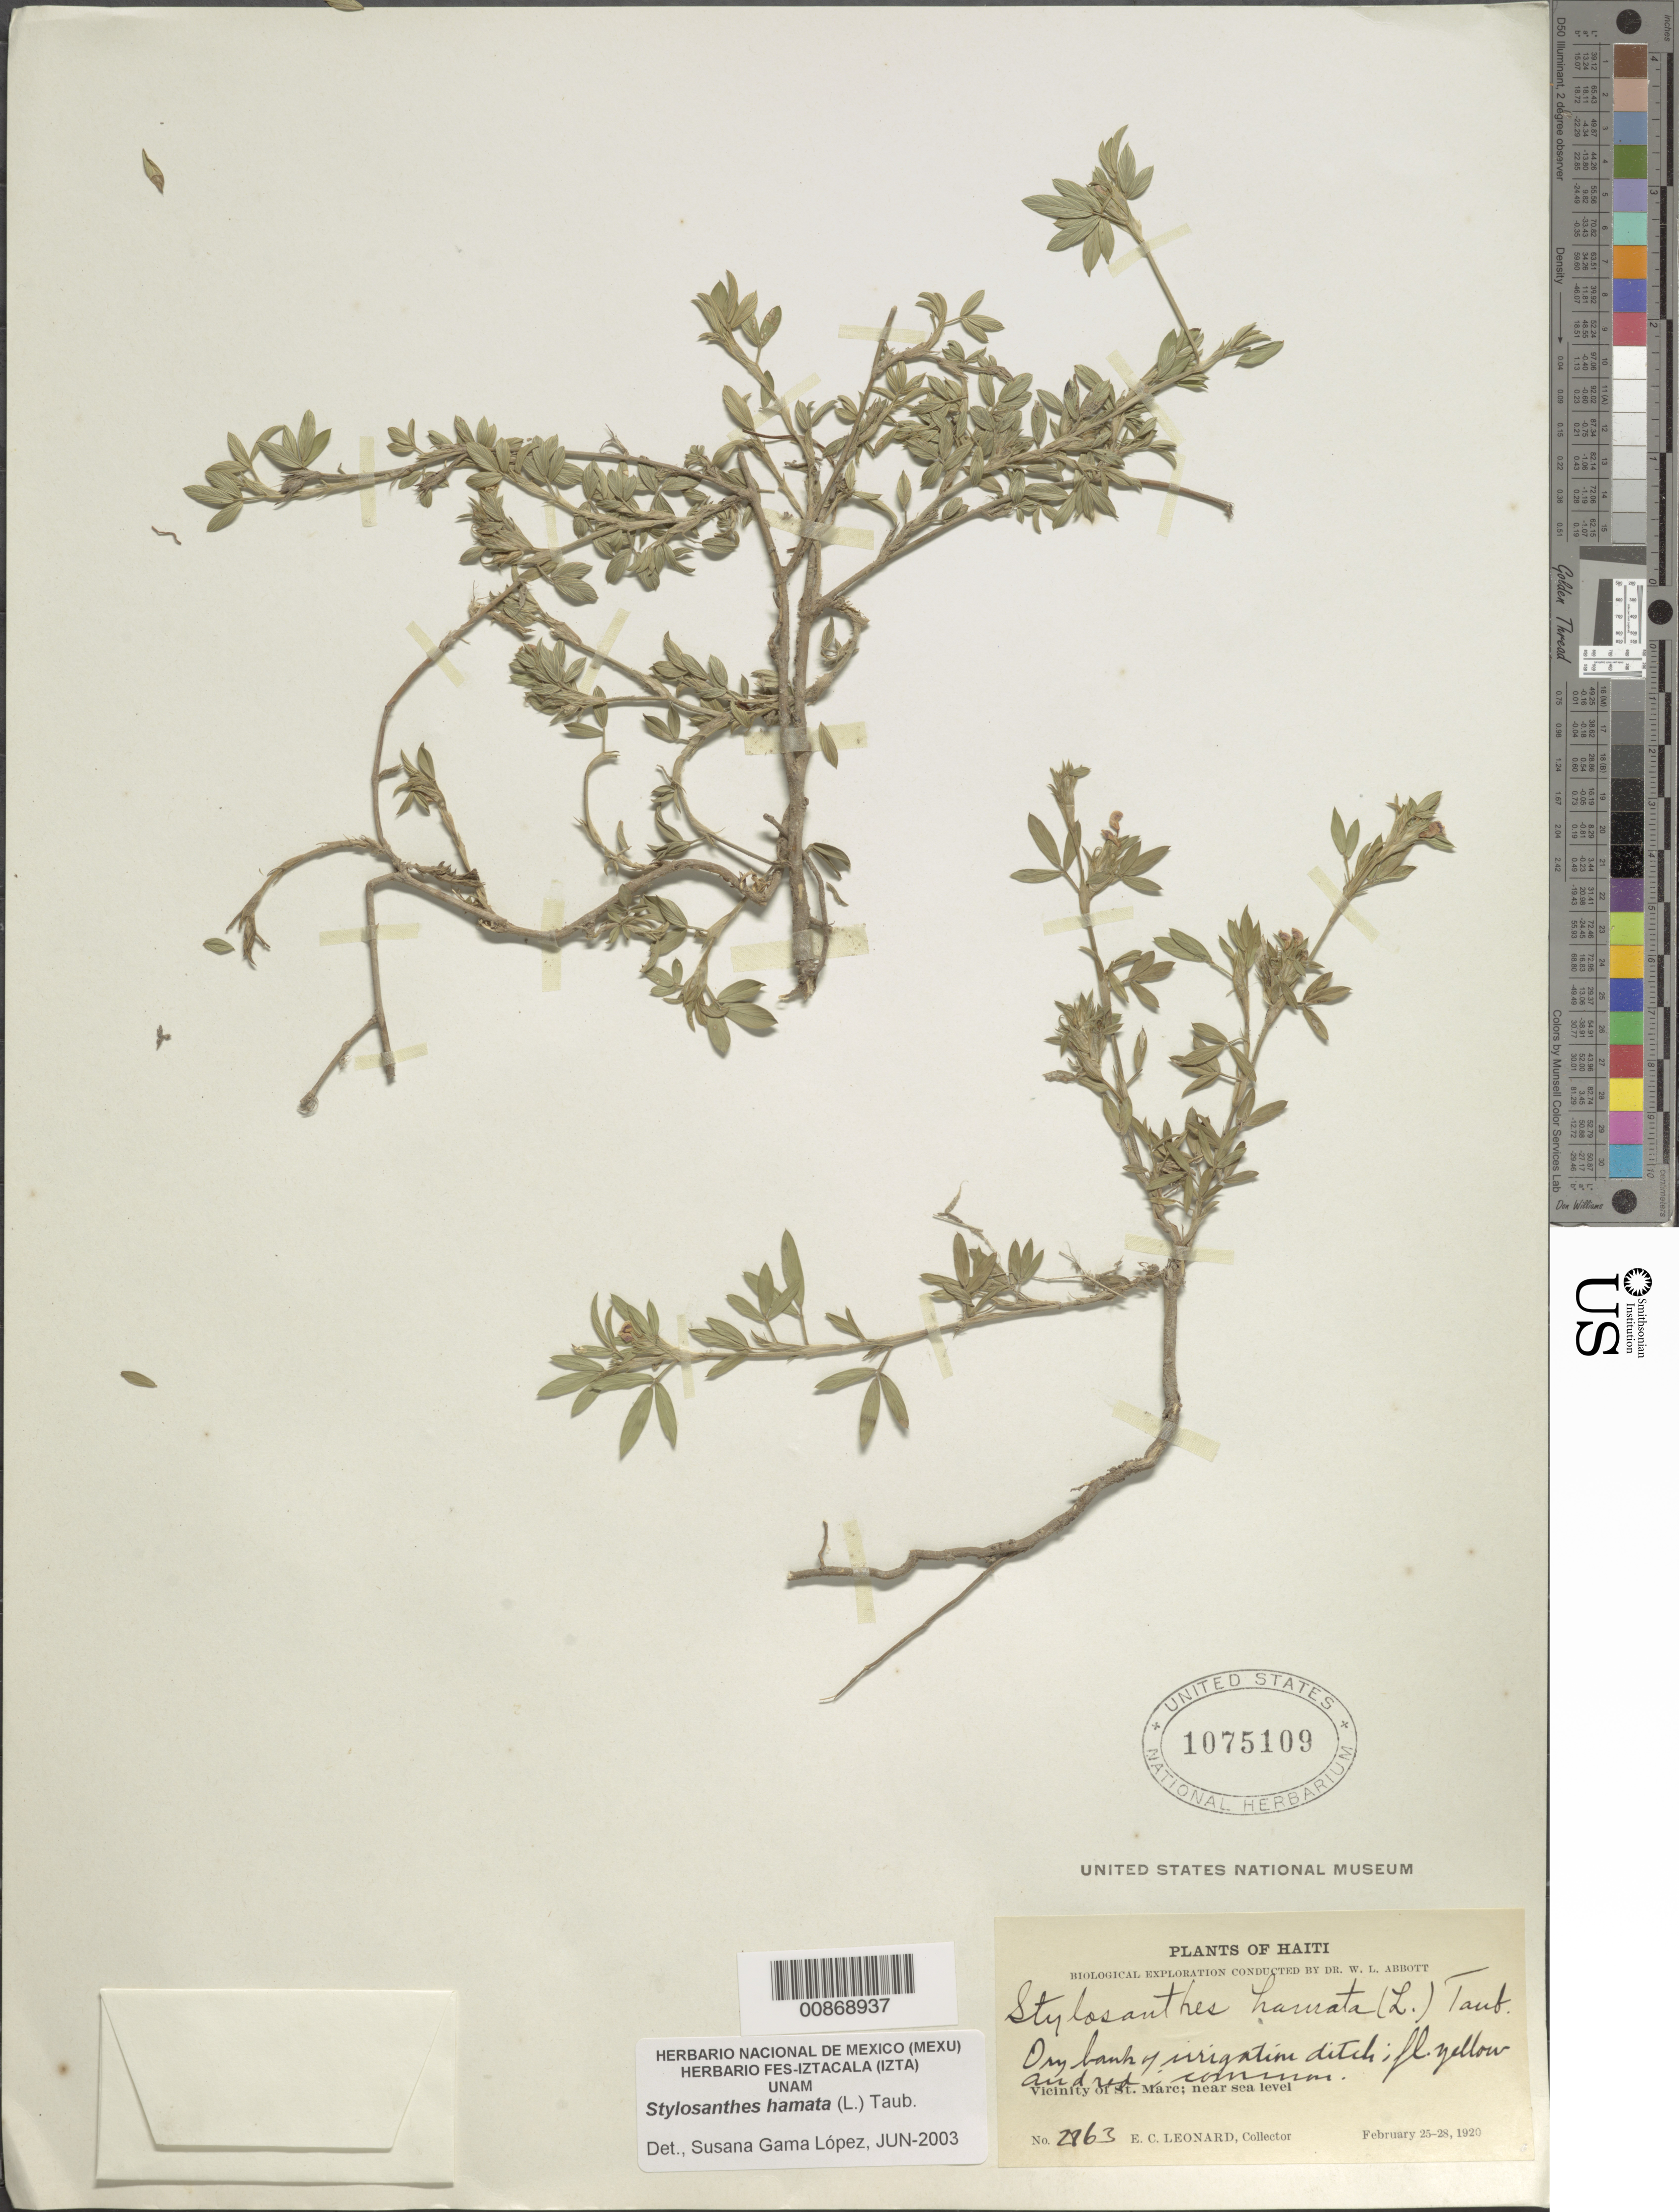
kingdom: Plantae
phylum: Tracheophyta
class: Magnoliopsida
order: Fabales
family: Fabaceae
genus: Stylosanthes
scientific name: Stylosanthes hamata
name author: (L.) Taub.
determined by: Gama López, S.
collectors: E. C. Leonard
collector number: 2863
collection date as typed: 25 Feb 1920 to 28 Feb 1920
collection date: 1920-02-25/1920-02-28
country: Haiti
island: Hispaniola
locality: Vicinity of St.Marc.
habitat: Dry bank of irrigation ditch.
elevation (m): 0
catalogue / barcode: US 1075109